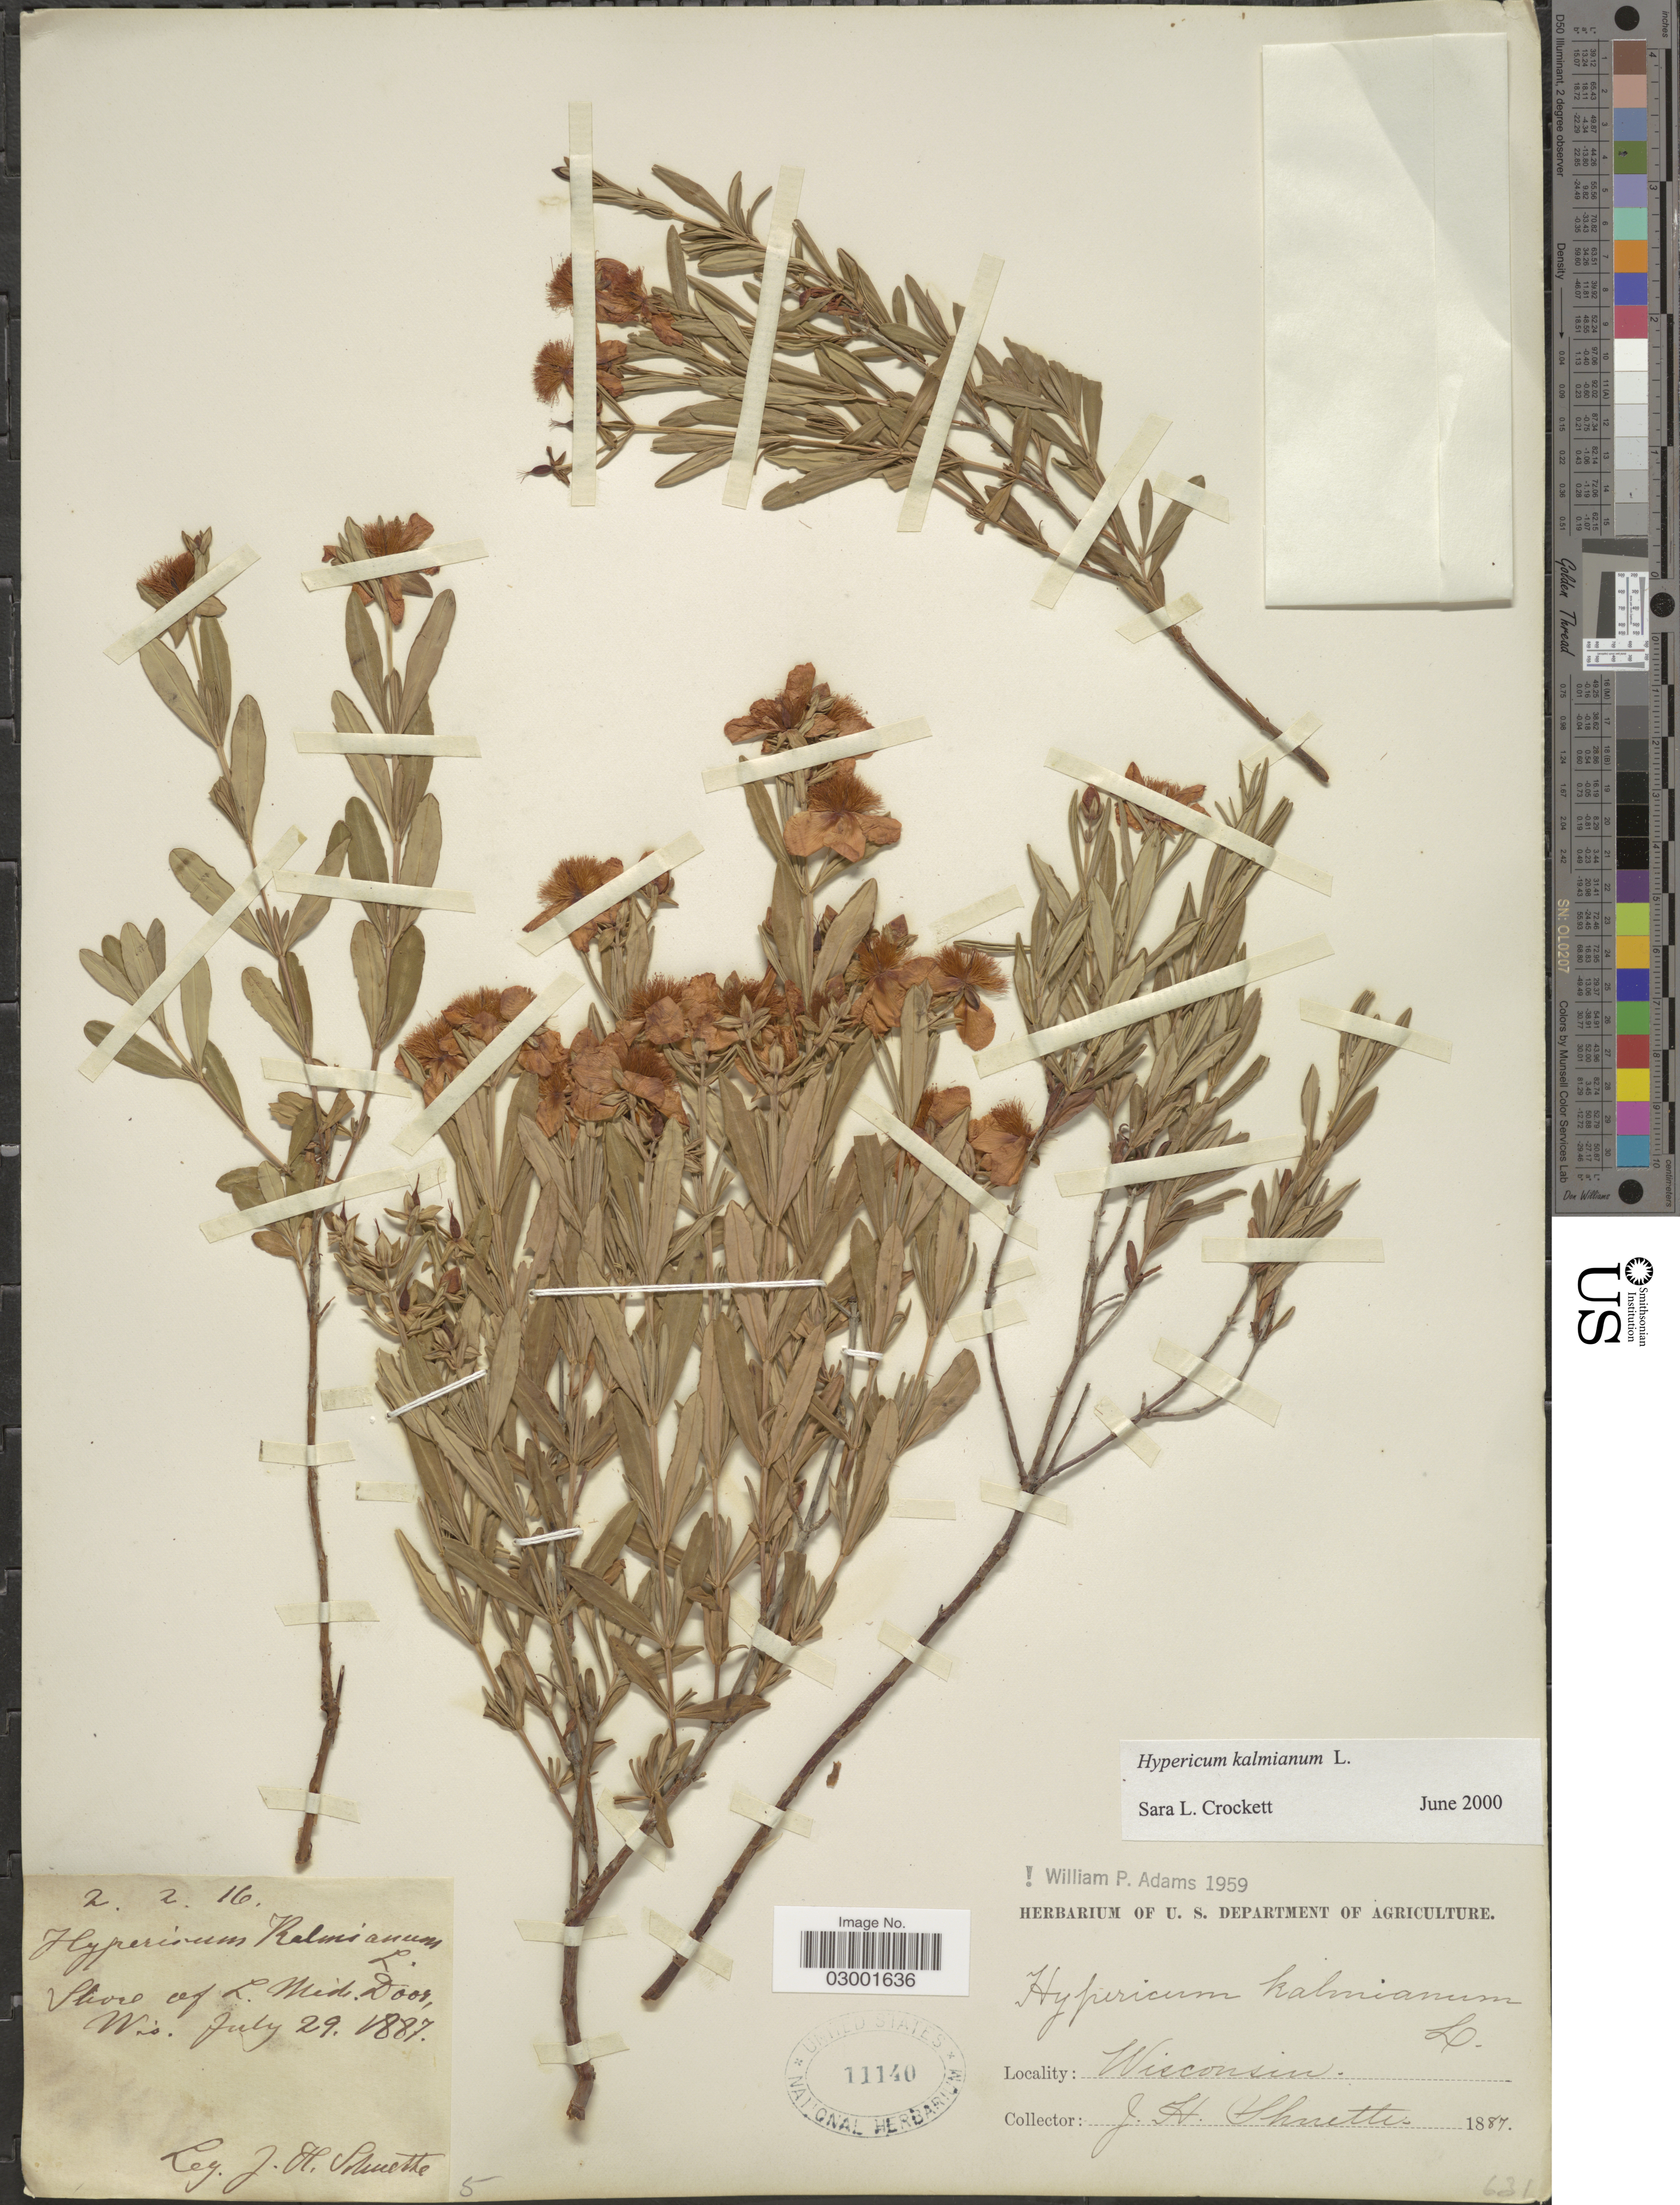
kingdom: Plantae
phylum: Tracheophyta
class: Magnoliopsida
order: Malpighiales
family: Hypericaceae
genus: Hypericum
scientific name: Hypericum kalmianum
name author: L.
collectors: J. H. Schuette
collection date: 1887-07-29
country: United States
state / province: Wisconsin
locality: Shore of L. Mid. Door, Wis.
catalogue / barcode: US 11140